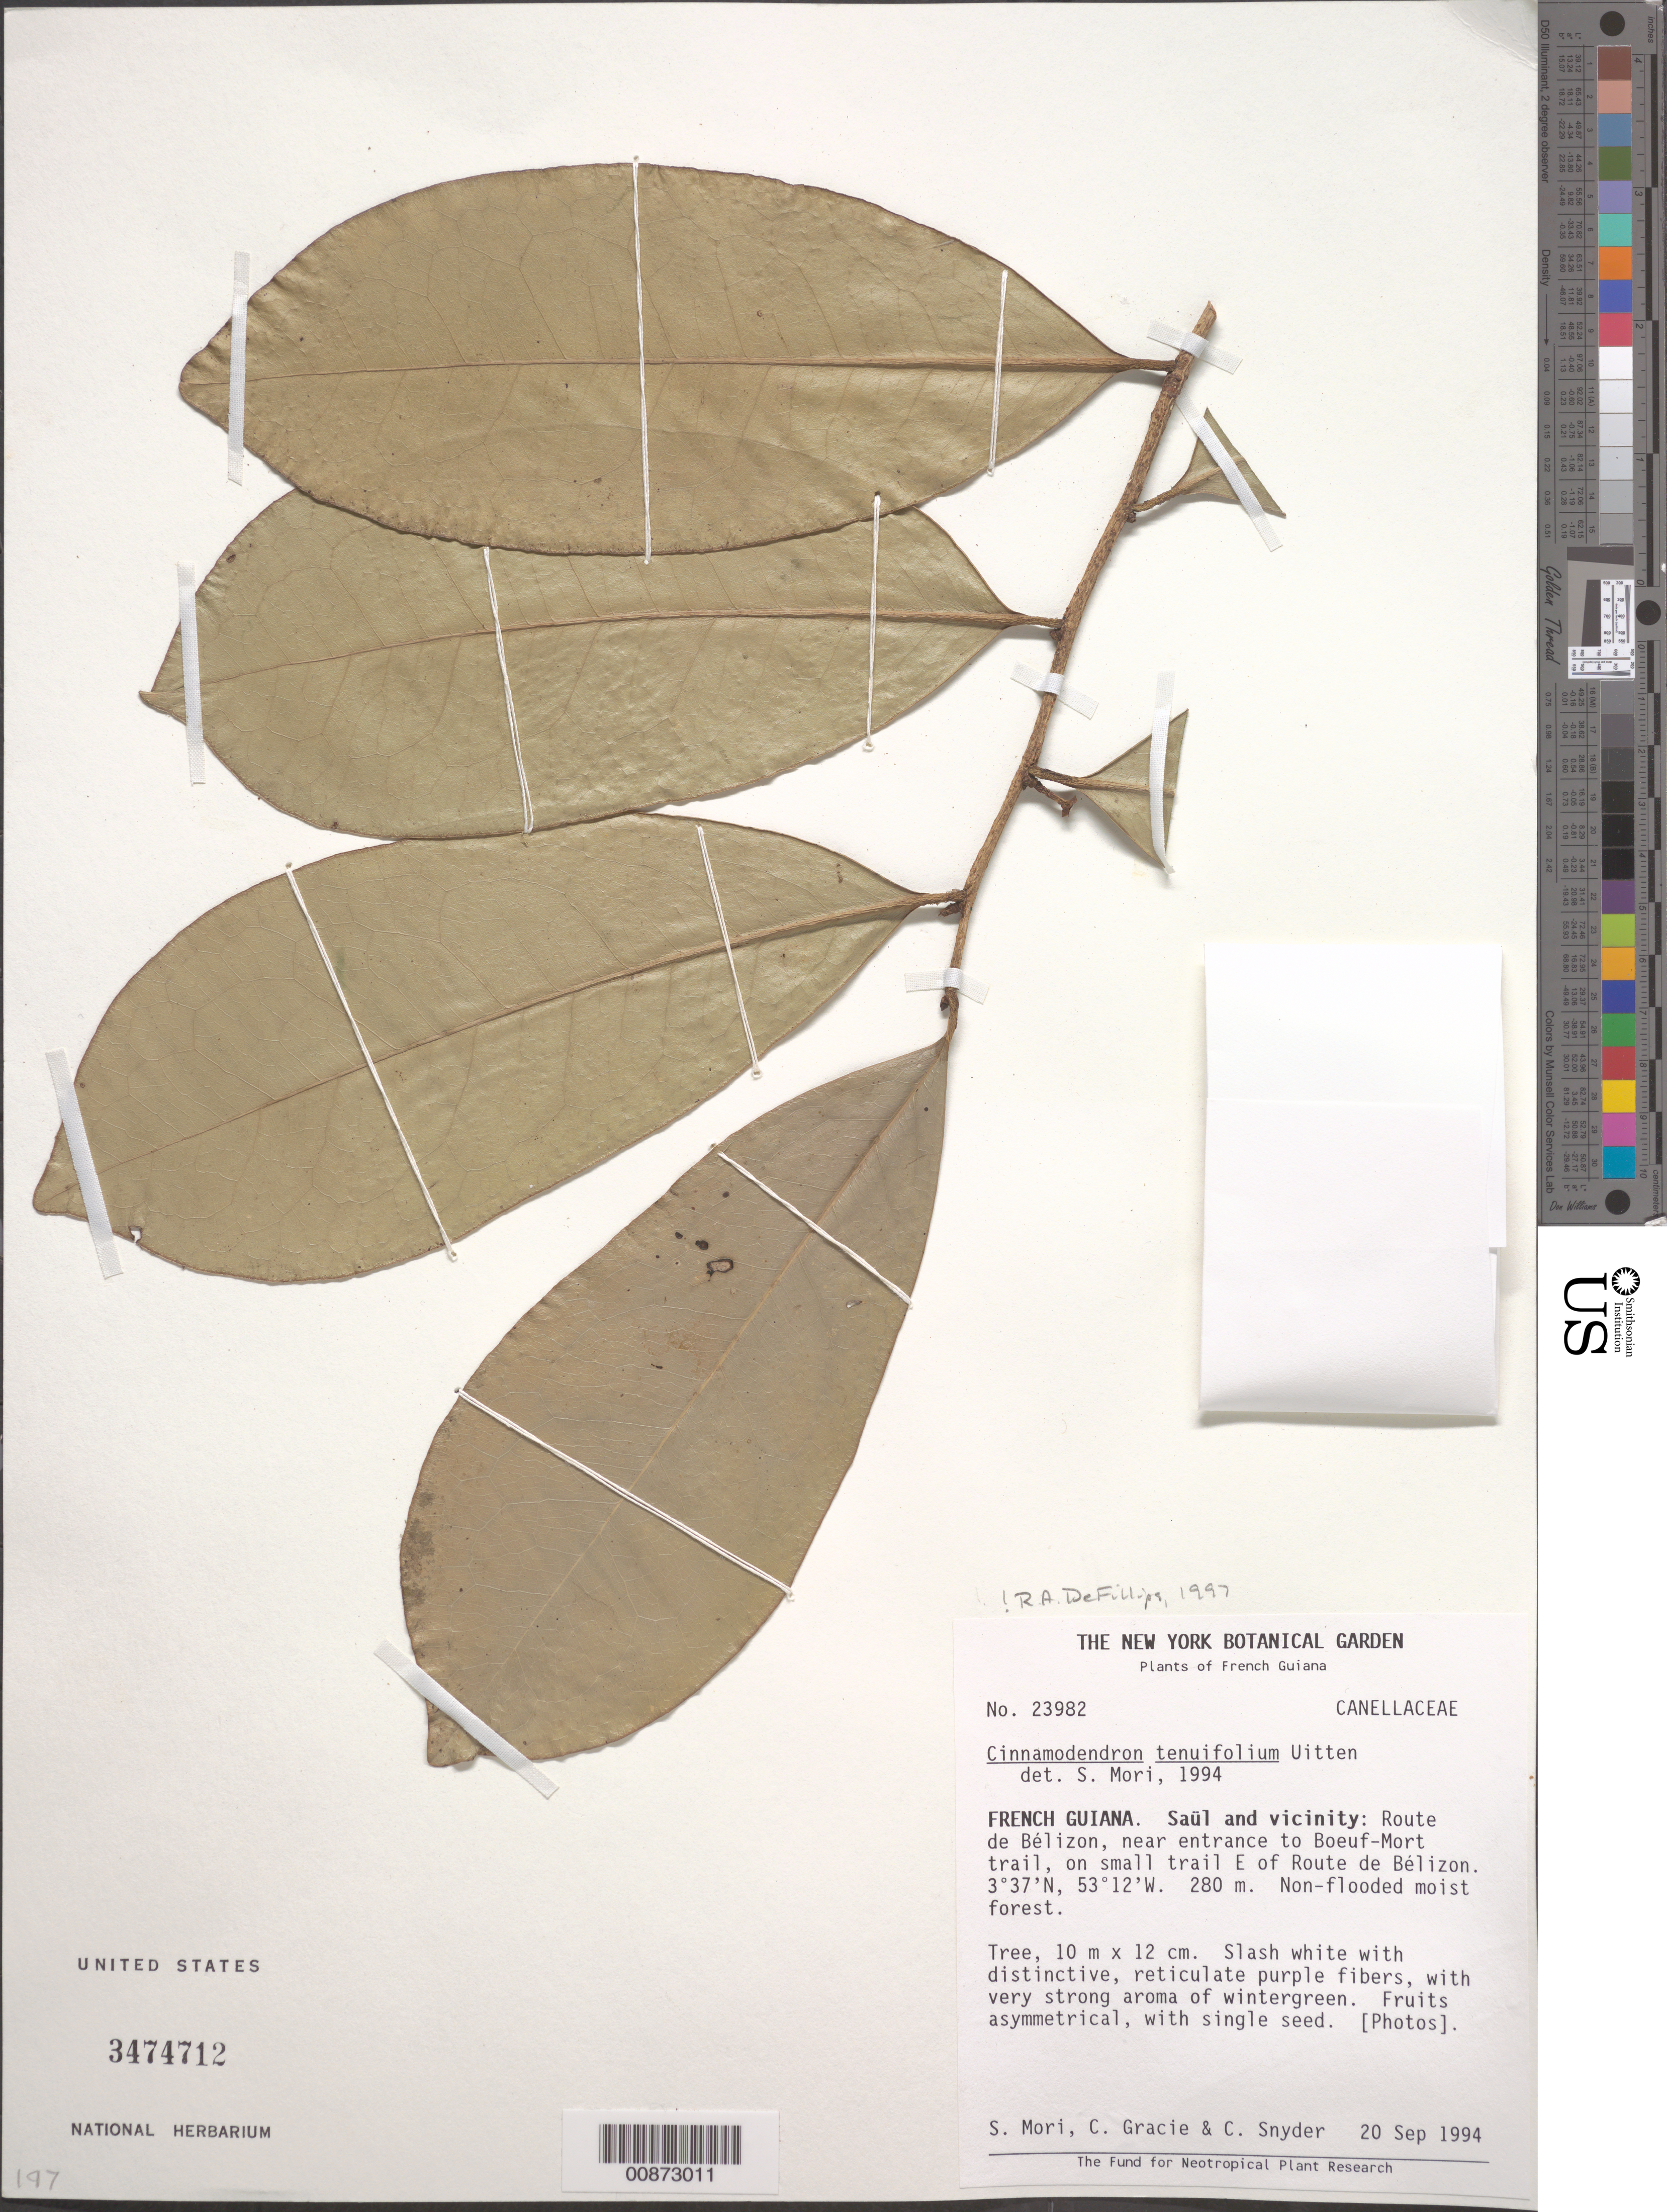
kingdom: Plantae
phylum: Tracheophyta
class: Magnoliopsida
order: Canellales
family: Canellaceae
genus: Cinnamodendron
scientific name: Cinnamodendron tenuifolium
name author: Uittien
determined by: DeFilipps, R. A.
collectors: S. Mori, C. A. Gracie & C. Snyder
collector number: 23982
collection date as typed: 20-Sep-94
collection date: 1994-09-20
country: French Guiana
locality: Saül and vic., Route de Bélizon, near entrance to Boeuf-Mort trail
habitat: Non-flooded moist forest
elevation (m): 280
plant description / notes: Fruit temporarily sampled for micro-CT scanning.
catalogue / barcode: US 3474712